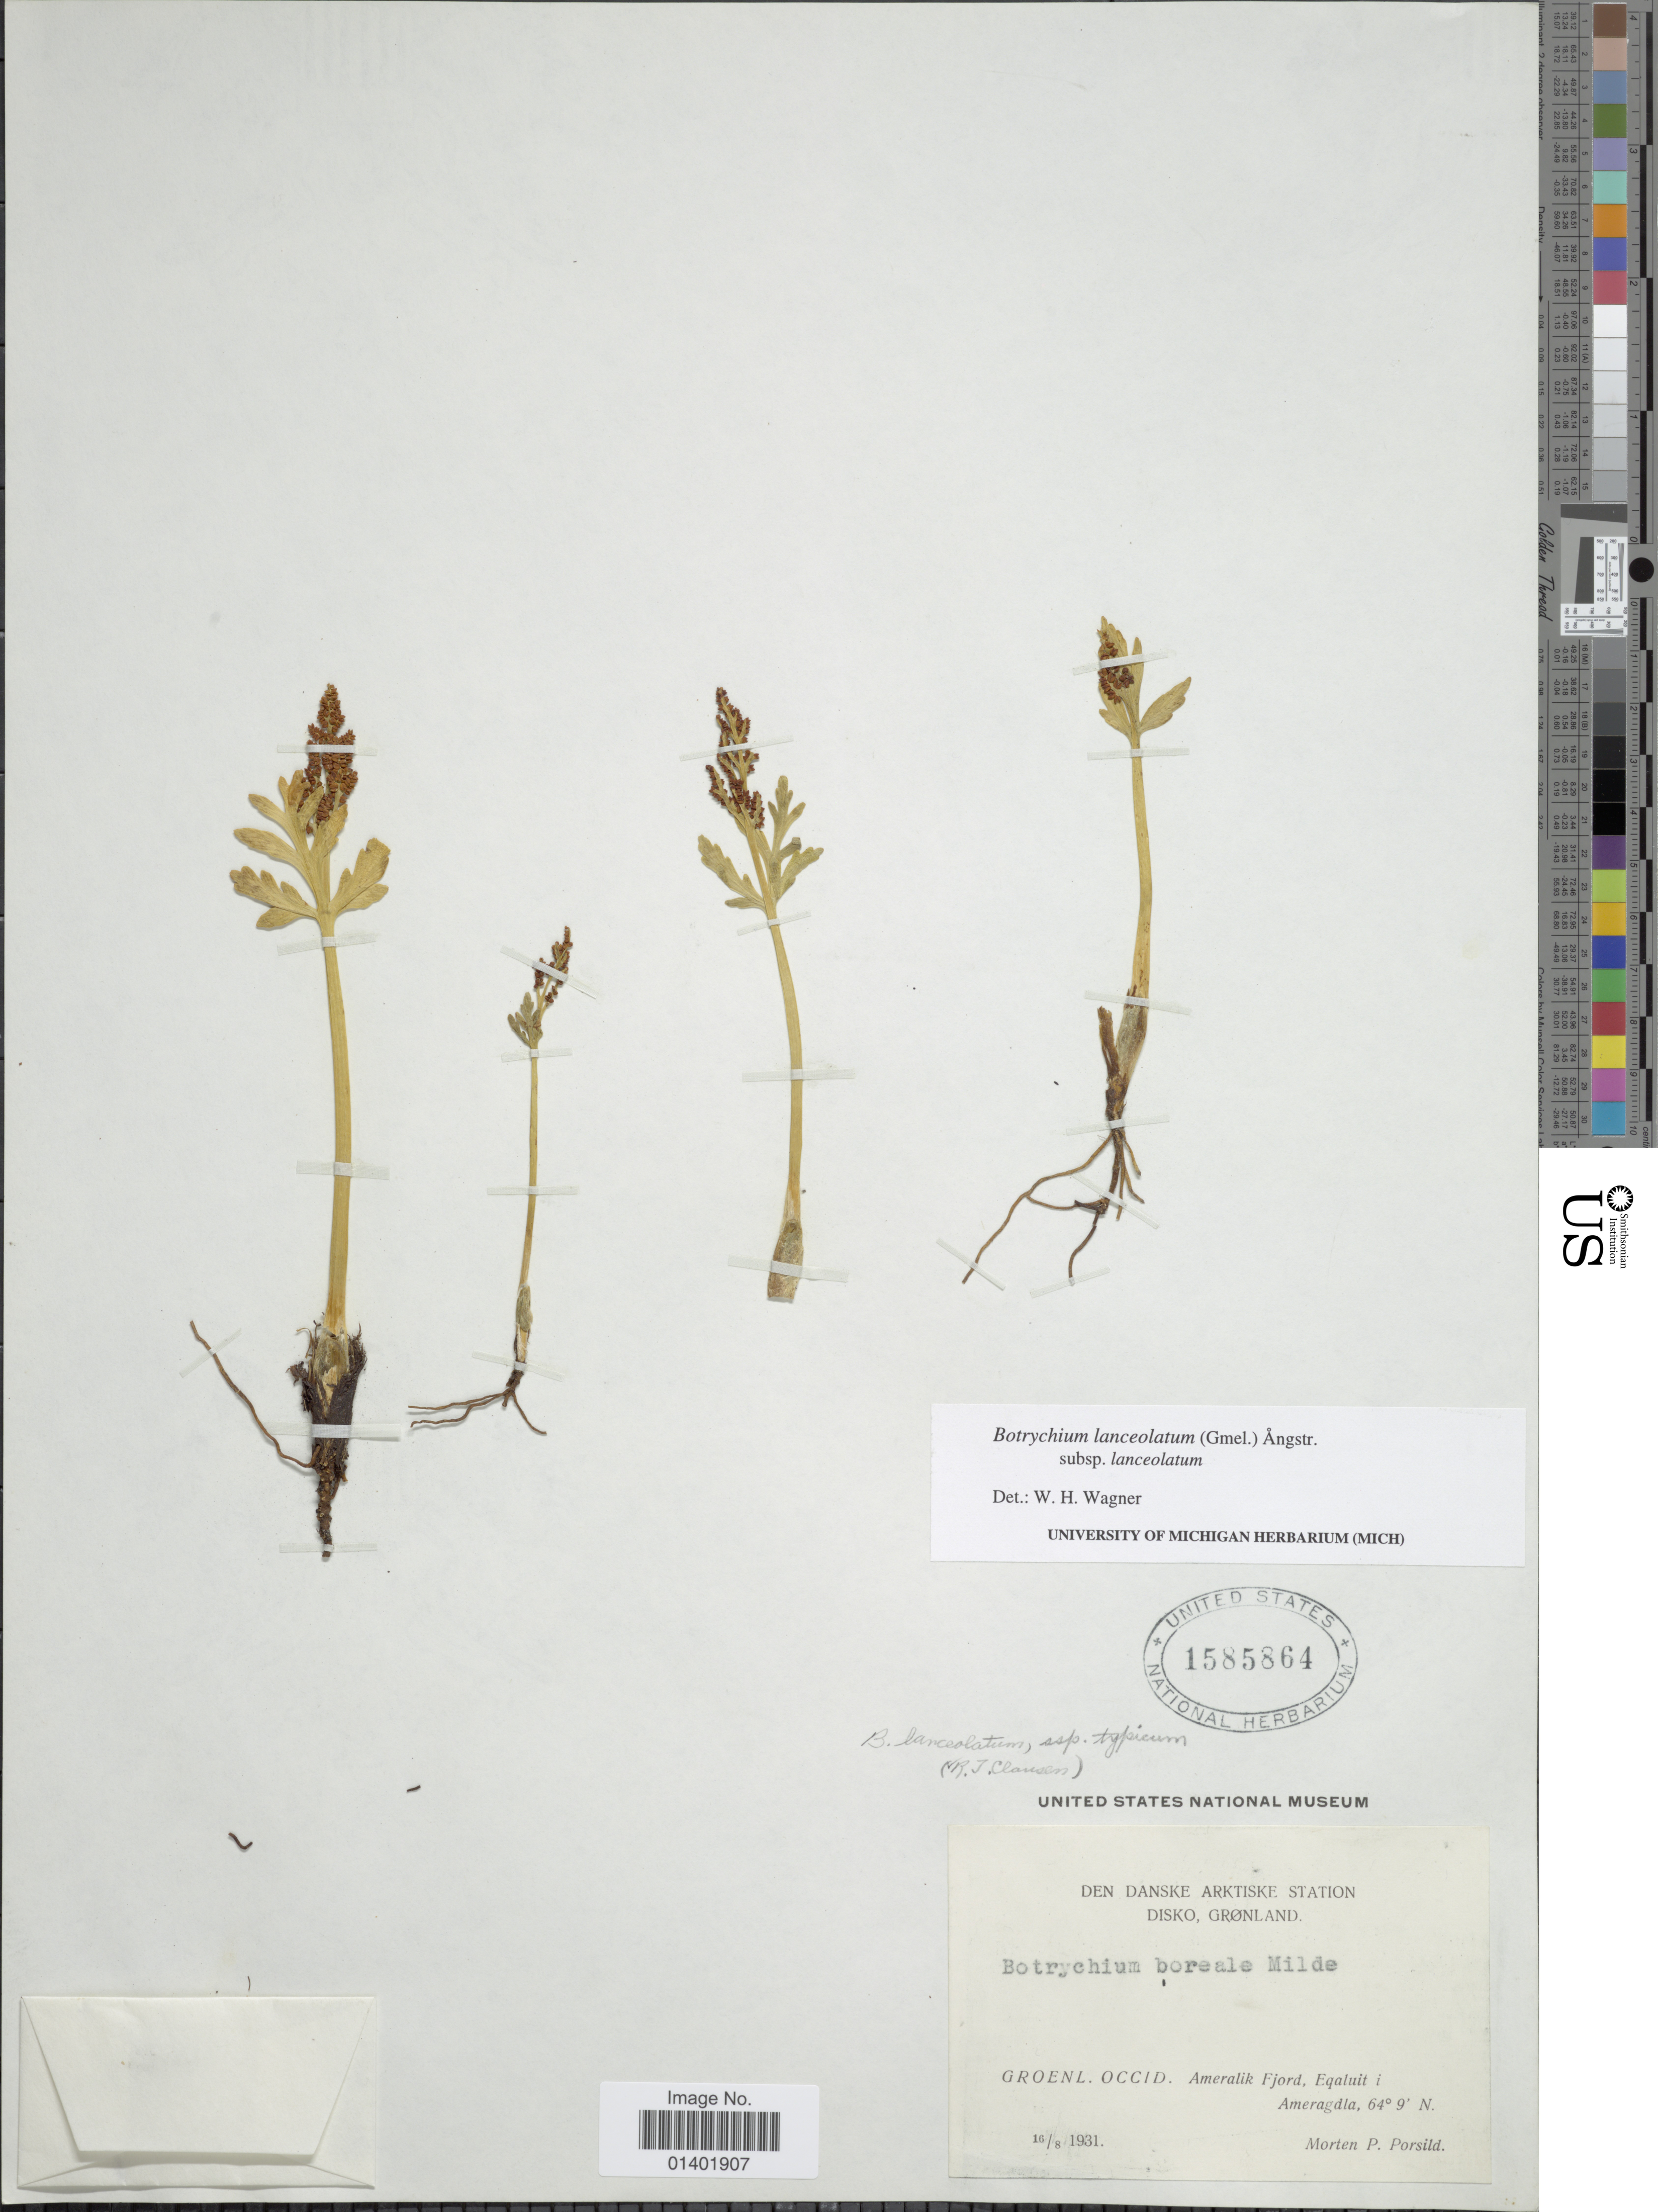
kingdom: Plantae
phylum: Tracheophyta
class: Polypodiopsida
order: Ophioglossales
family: Ophioglossaceae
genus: Botrychium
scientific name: Botrychium lanceolatum subsp. lanceolatum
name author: (S.G. Gmel.) Ångstr.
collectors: M. P. Porsild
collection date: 1931-08-16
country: Greenland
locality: Groenl. Occid. Ameralik Fjord, Eqaluit i, Ameragdia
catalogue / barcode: US 1585864